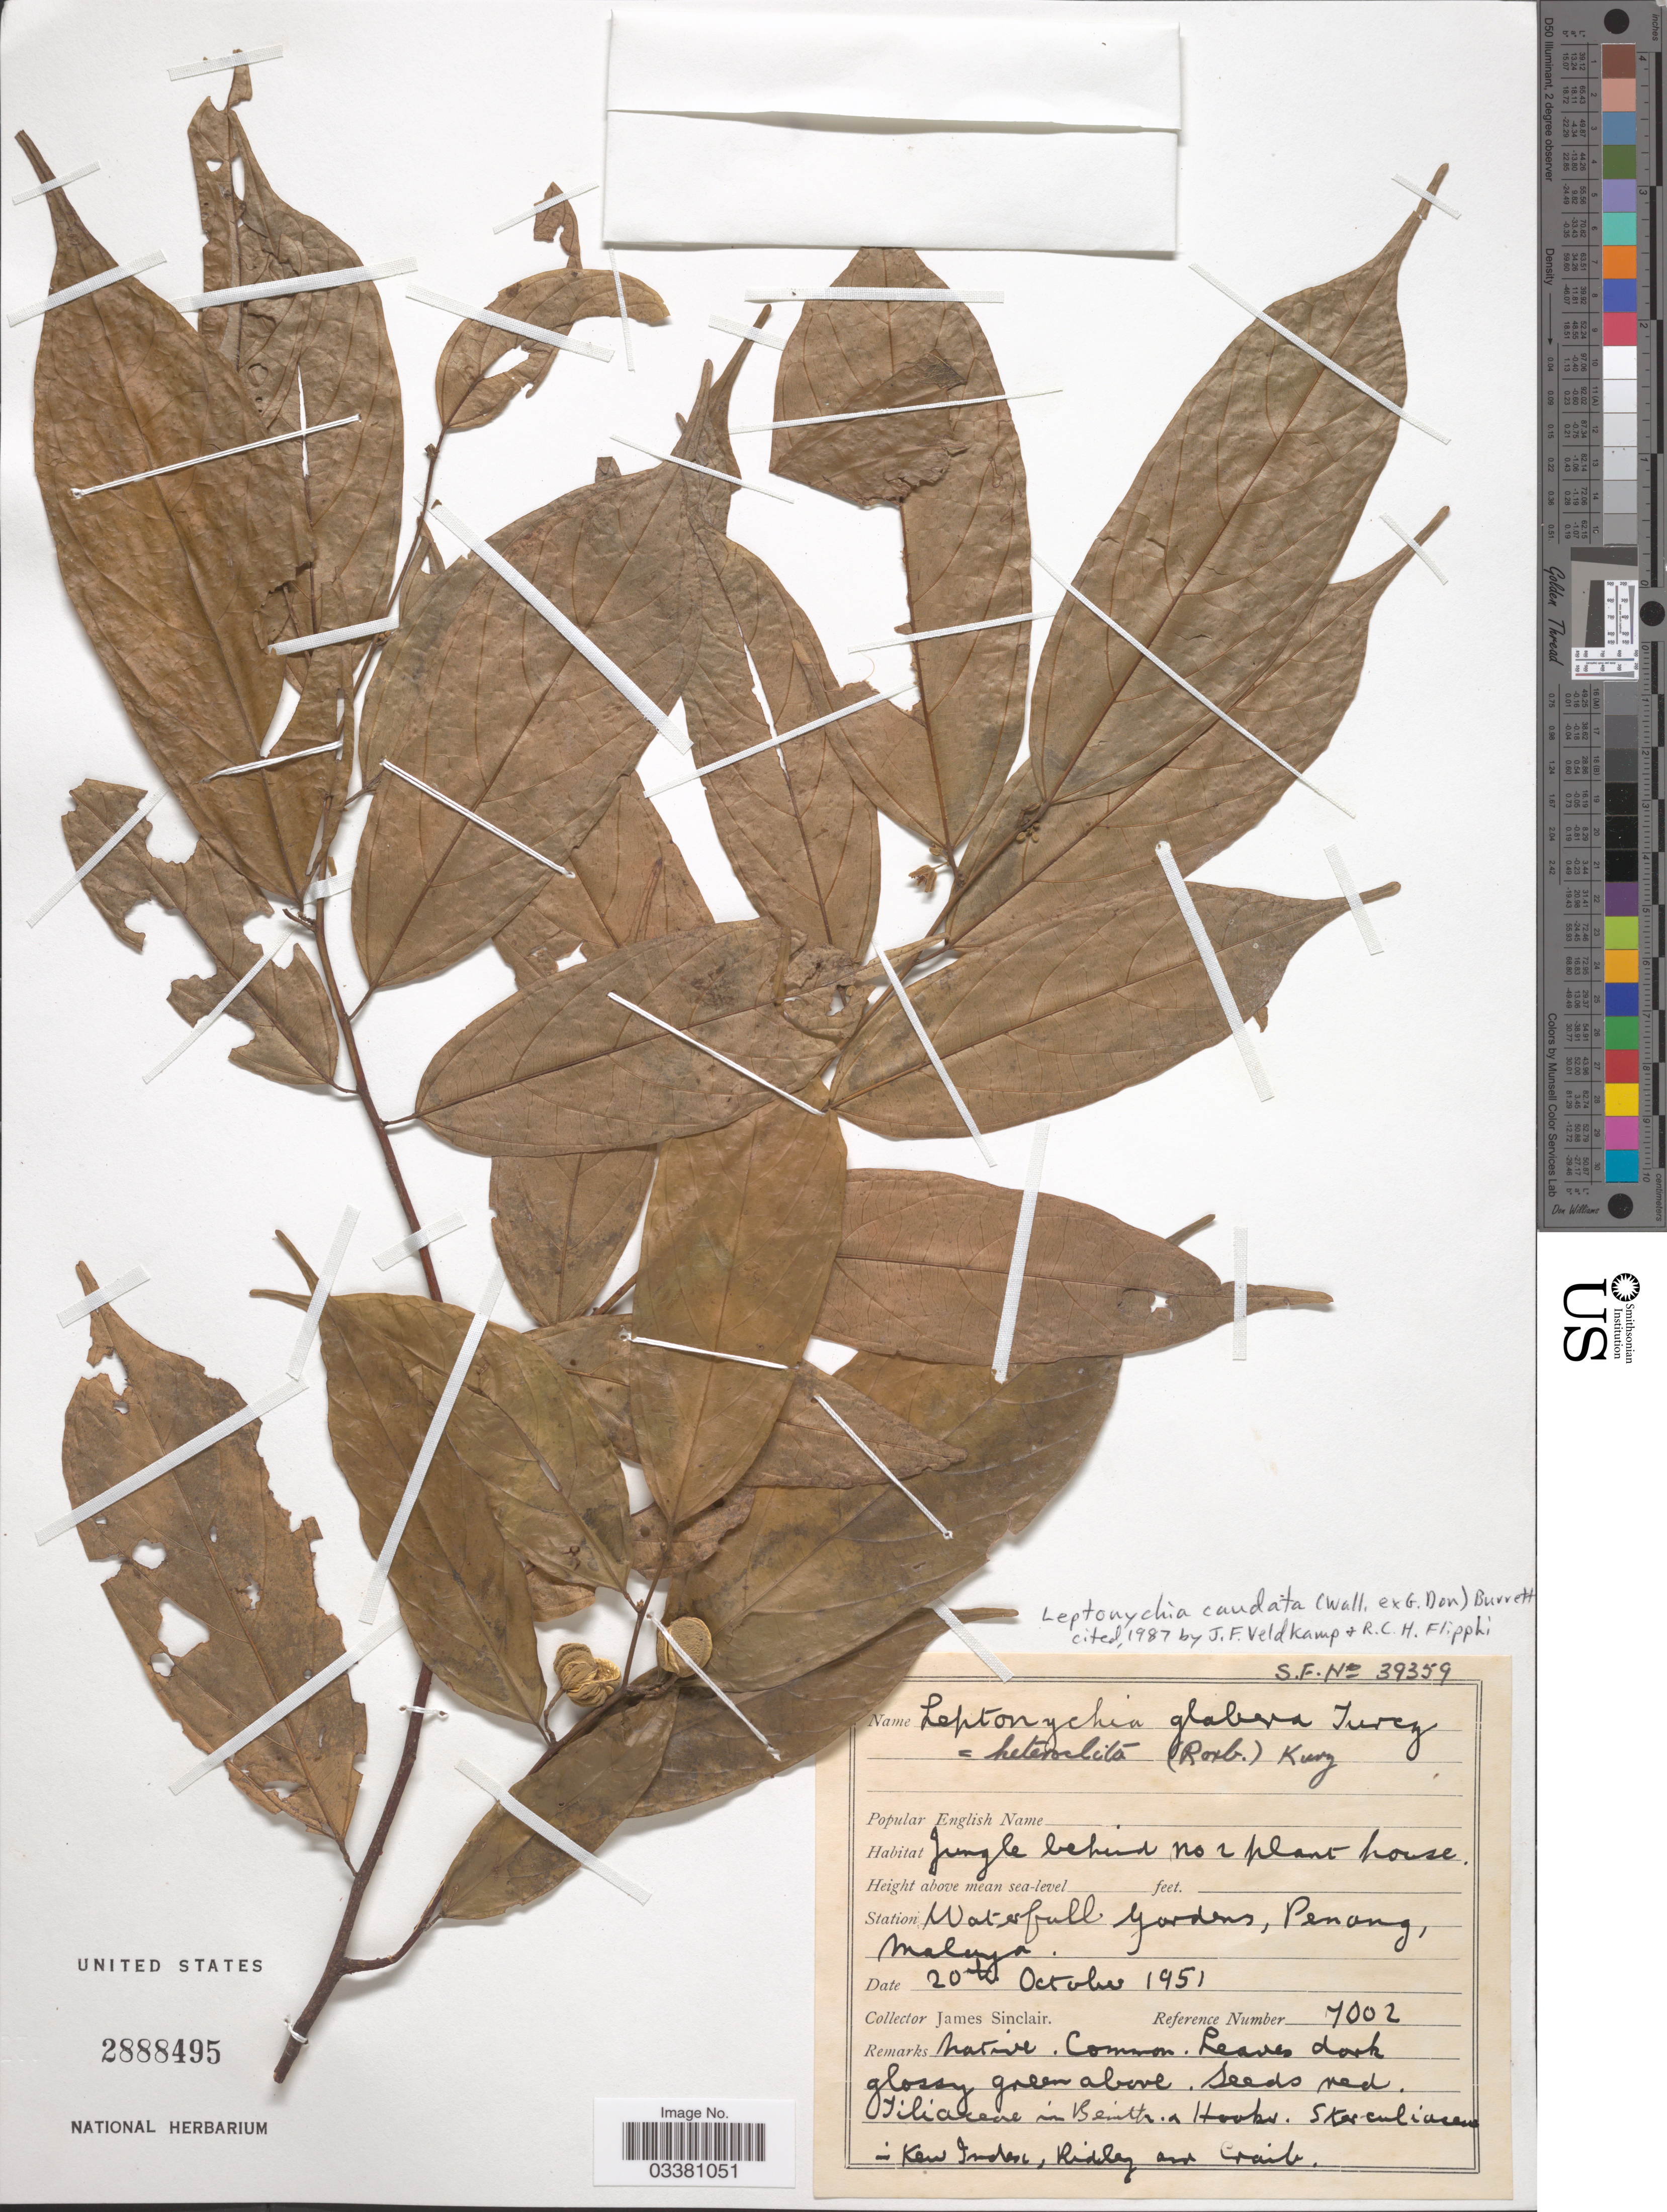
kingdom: Plantae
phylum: Tracheophyta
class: Magnoliopsida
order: Malvales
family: Malvaceae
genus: Leptonychia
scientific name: Leptonychia caudata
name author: Burret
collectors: J. Sinclair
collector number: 7002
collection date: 1951-10-20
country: Malaysia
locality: Station Waterfall Gardens, Penang, Malaya. Jungle behind no 2 plant house.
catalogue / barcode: US 2888495